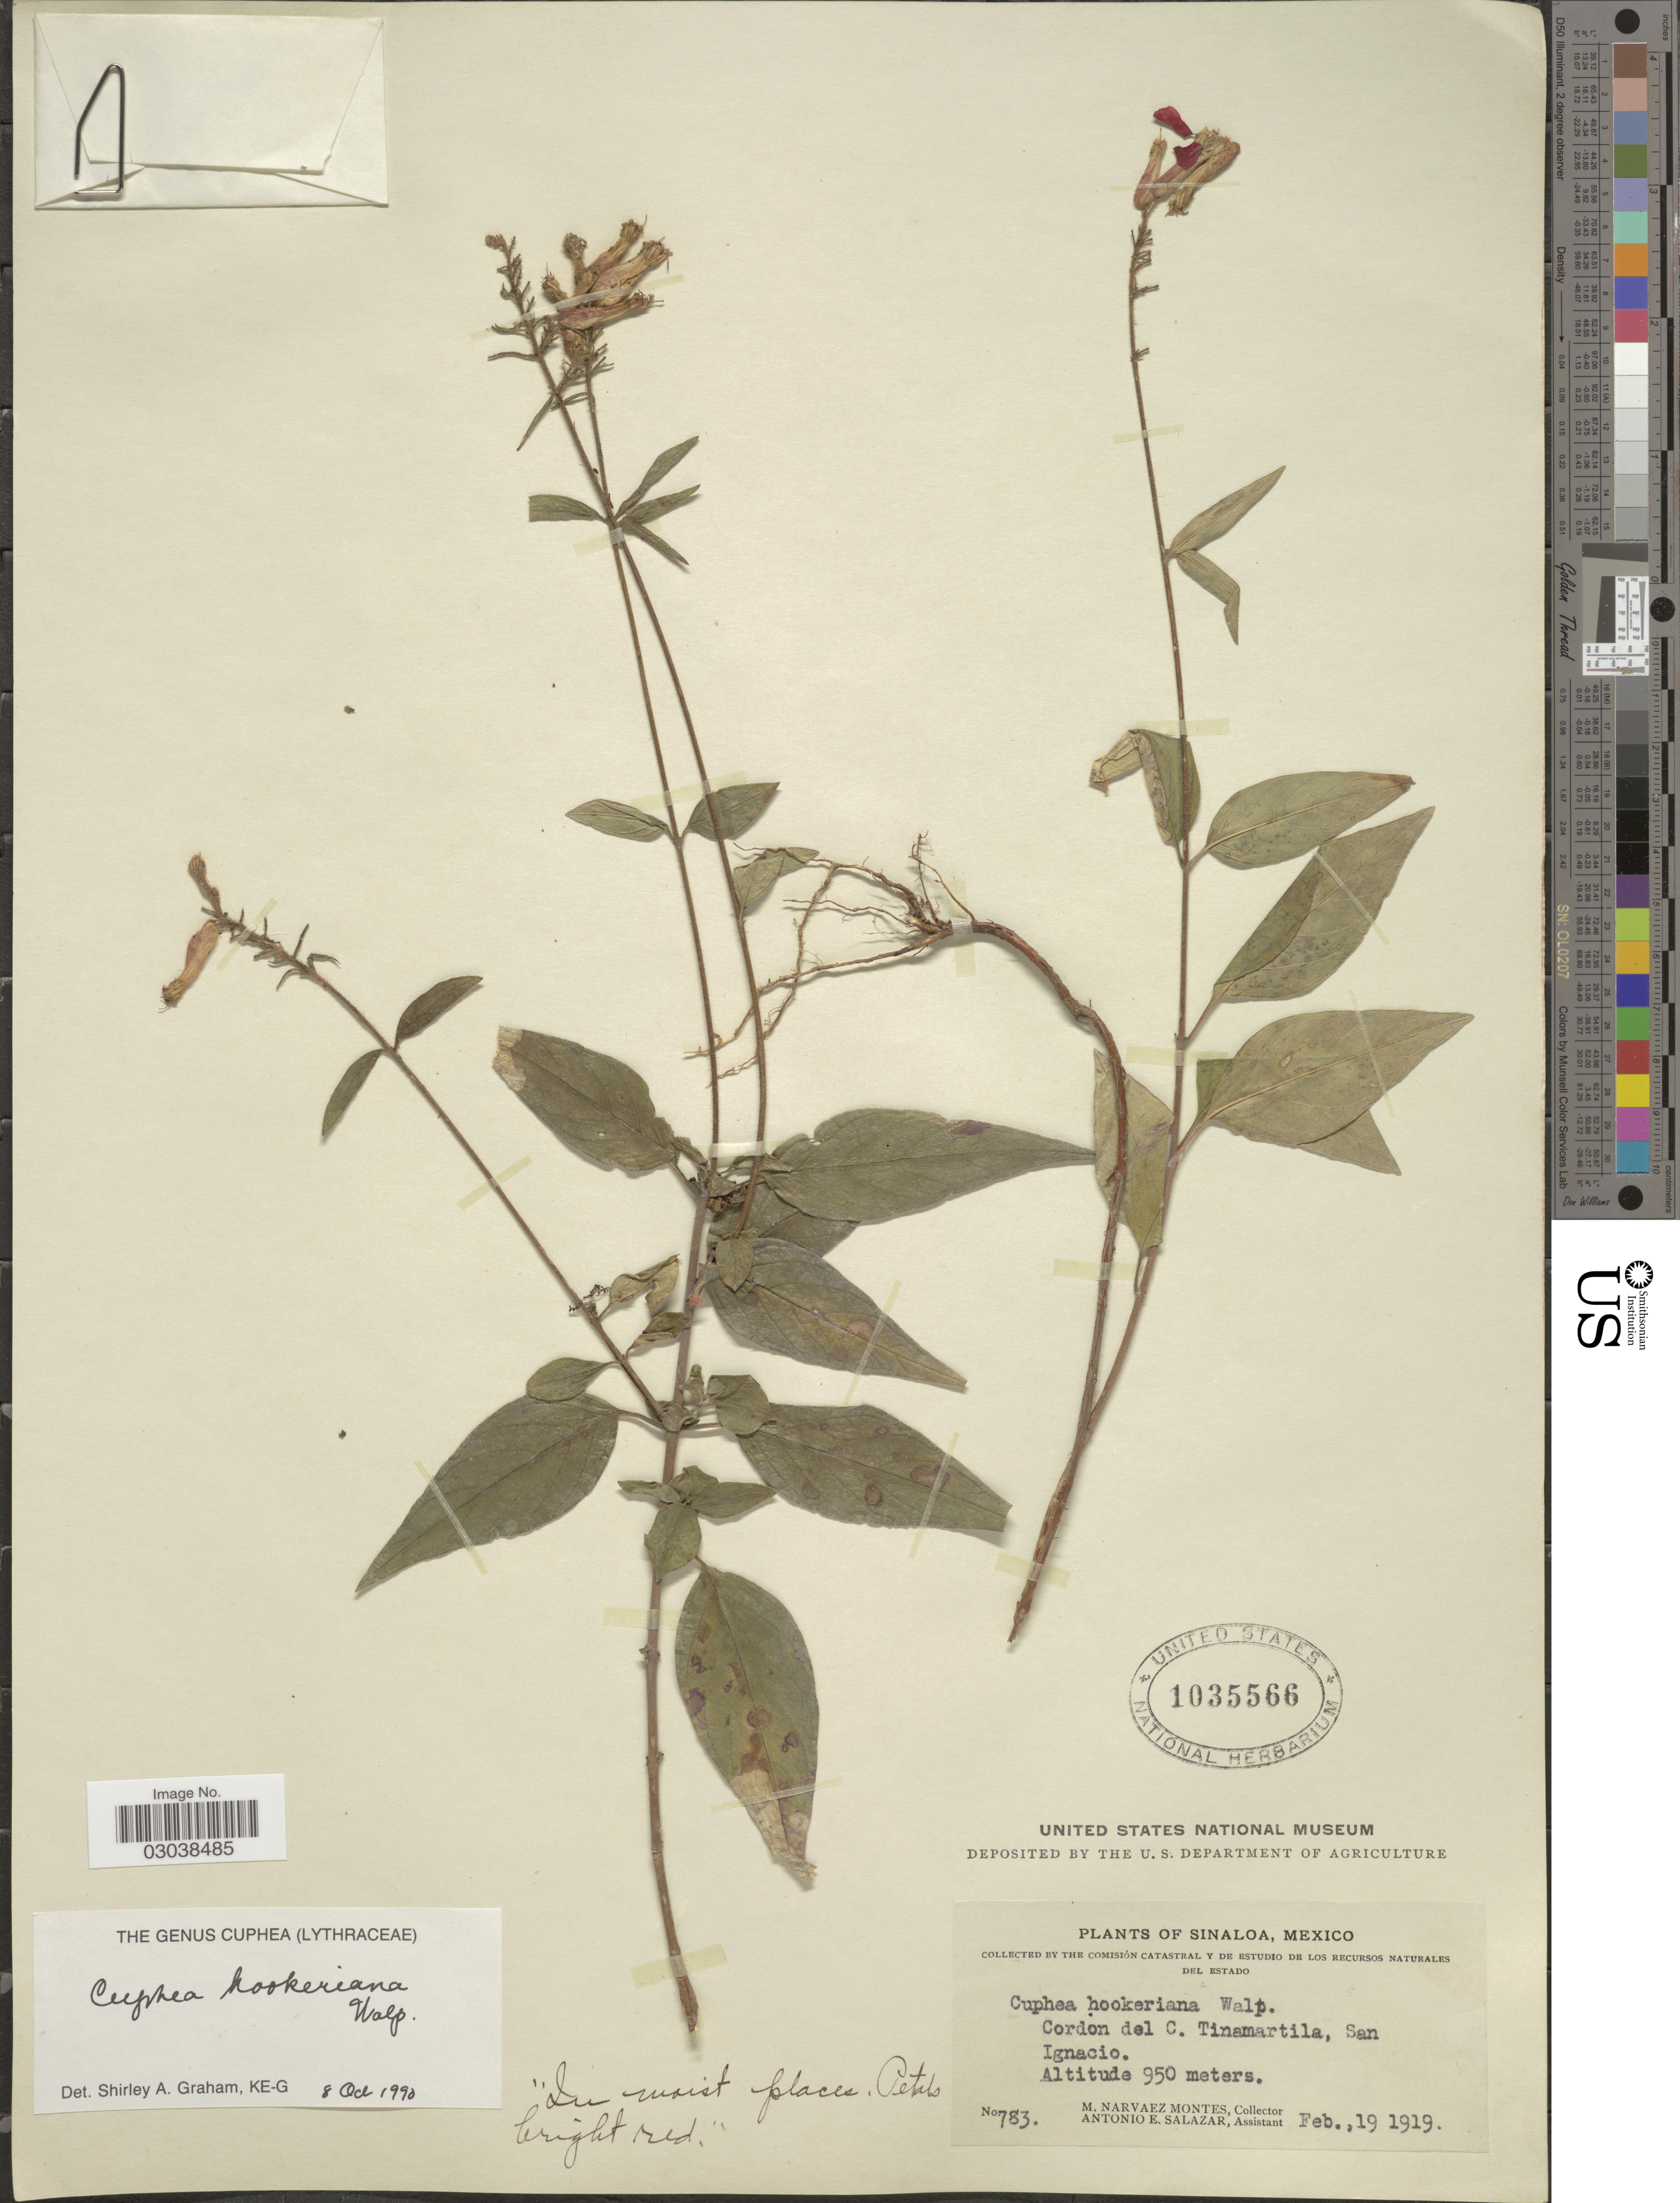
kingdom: Plantae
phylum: Tracheophyta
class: Magnoliopsida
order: Myrtales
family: Lythraceae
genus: Cuphea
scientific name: Cuphea hookeriana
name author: Walp.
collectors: M. Narvaez M. & A. E. Salazar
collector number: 783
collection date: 1919-02-19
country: Mexico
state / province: Sinaloa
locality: Cordon del C. Tinamartila, San Ignacio.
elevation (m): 950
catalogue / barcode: US 1035566